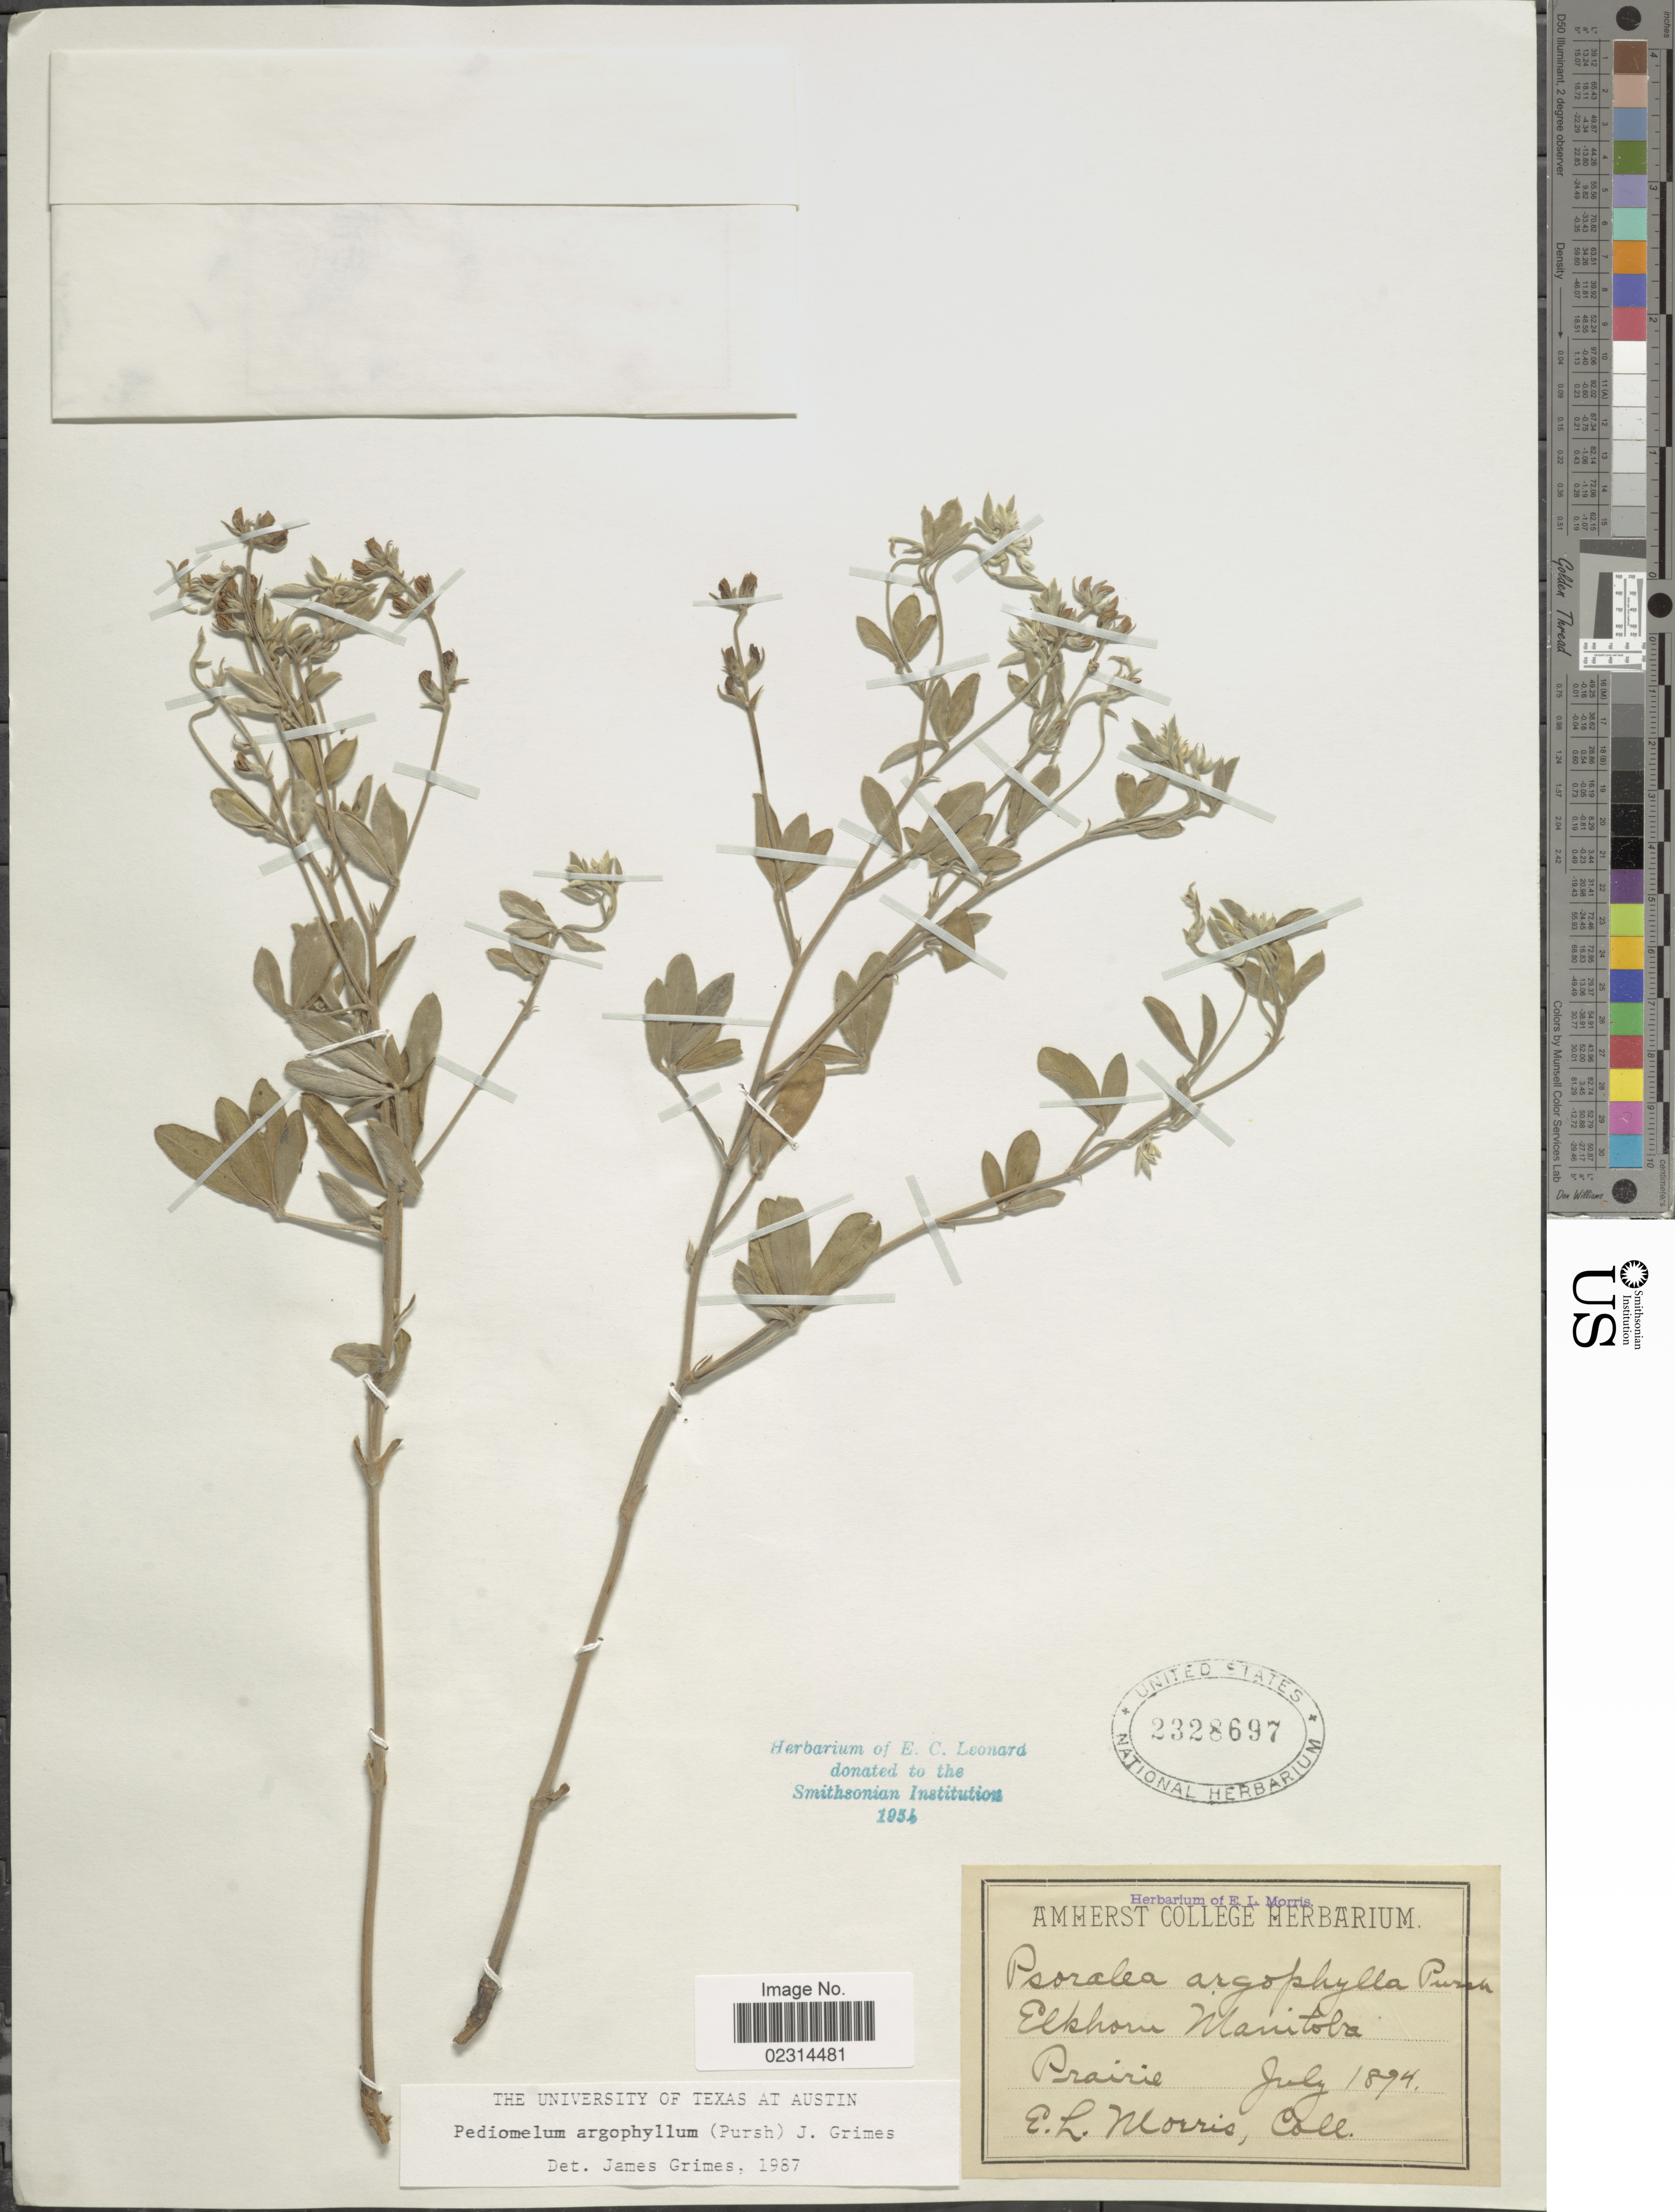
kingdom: Plantae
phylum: Tracheophyta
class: Magnoliopsida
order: Fabales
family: Fabaceae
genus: Pediomelum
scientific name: Pediomelum argophyllum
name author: (Pursh) J.W. Grimes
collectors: E. Morris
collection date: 1894-07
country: Canada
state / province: Manitoba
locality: Elkhorn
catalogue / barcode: US 2328697